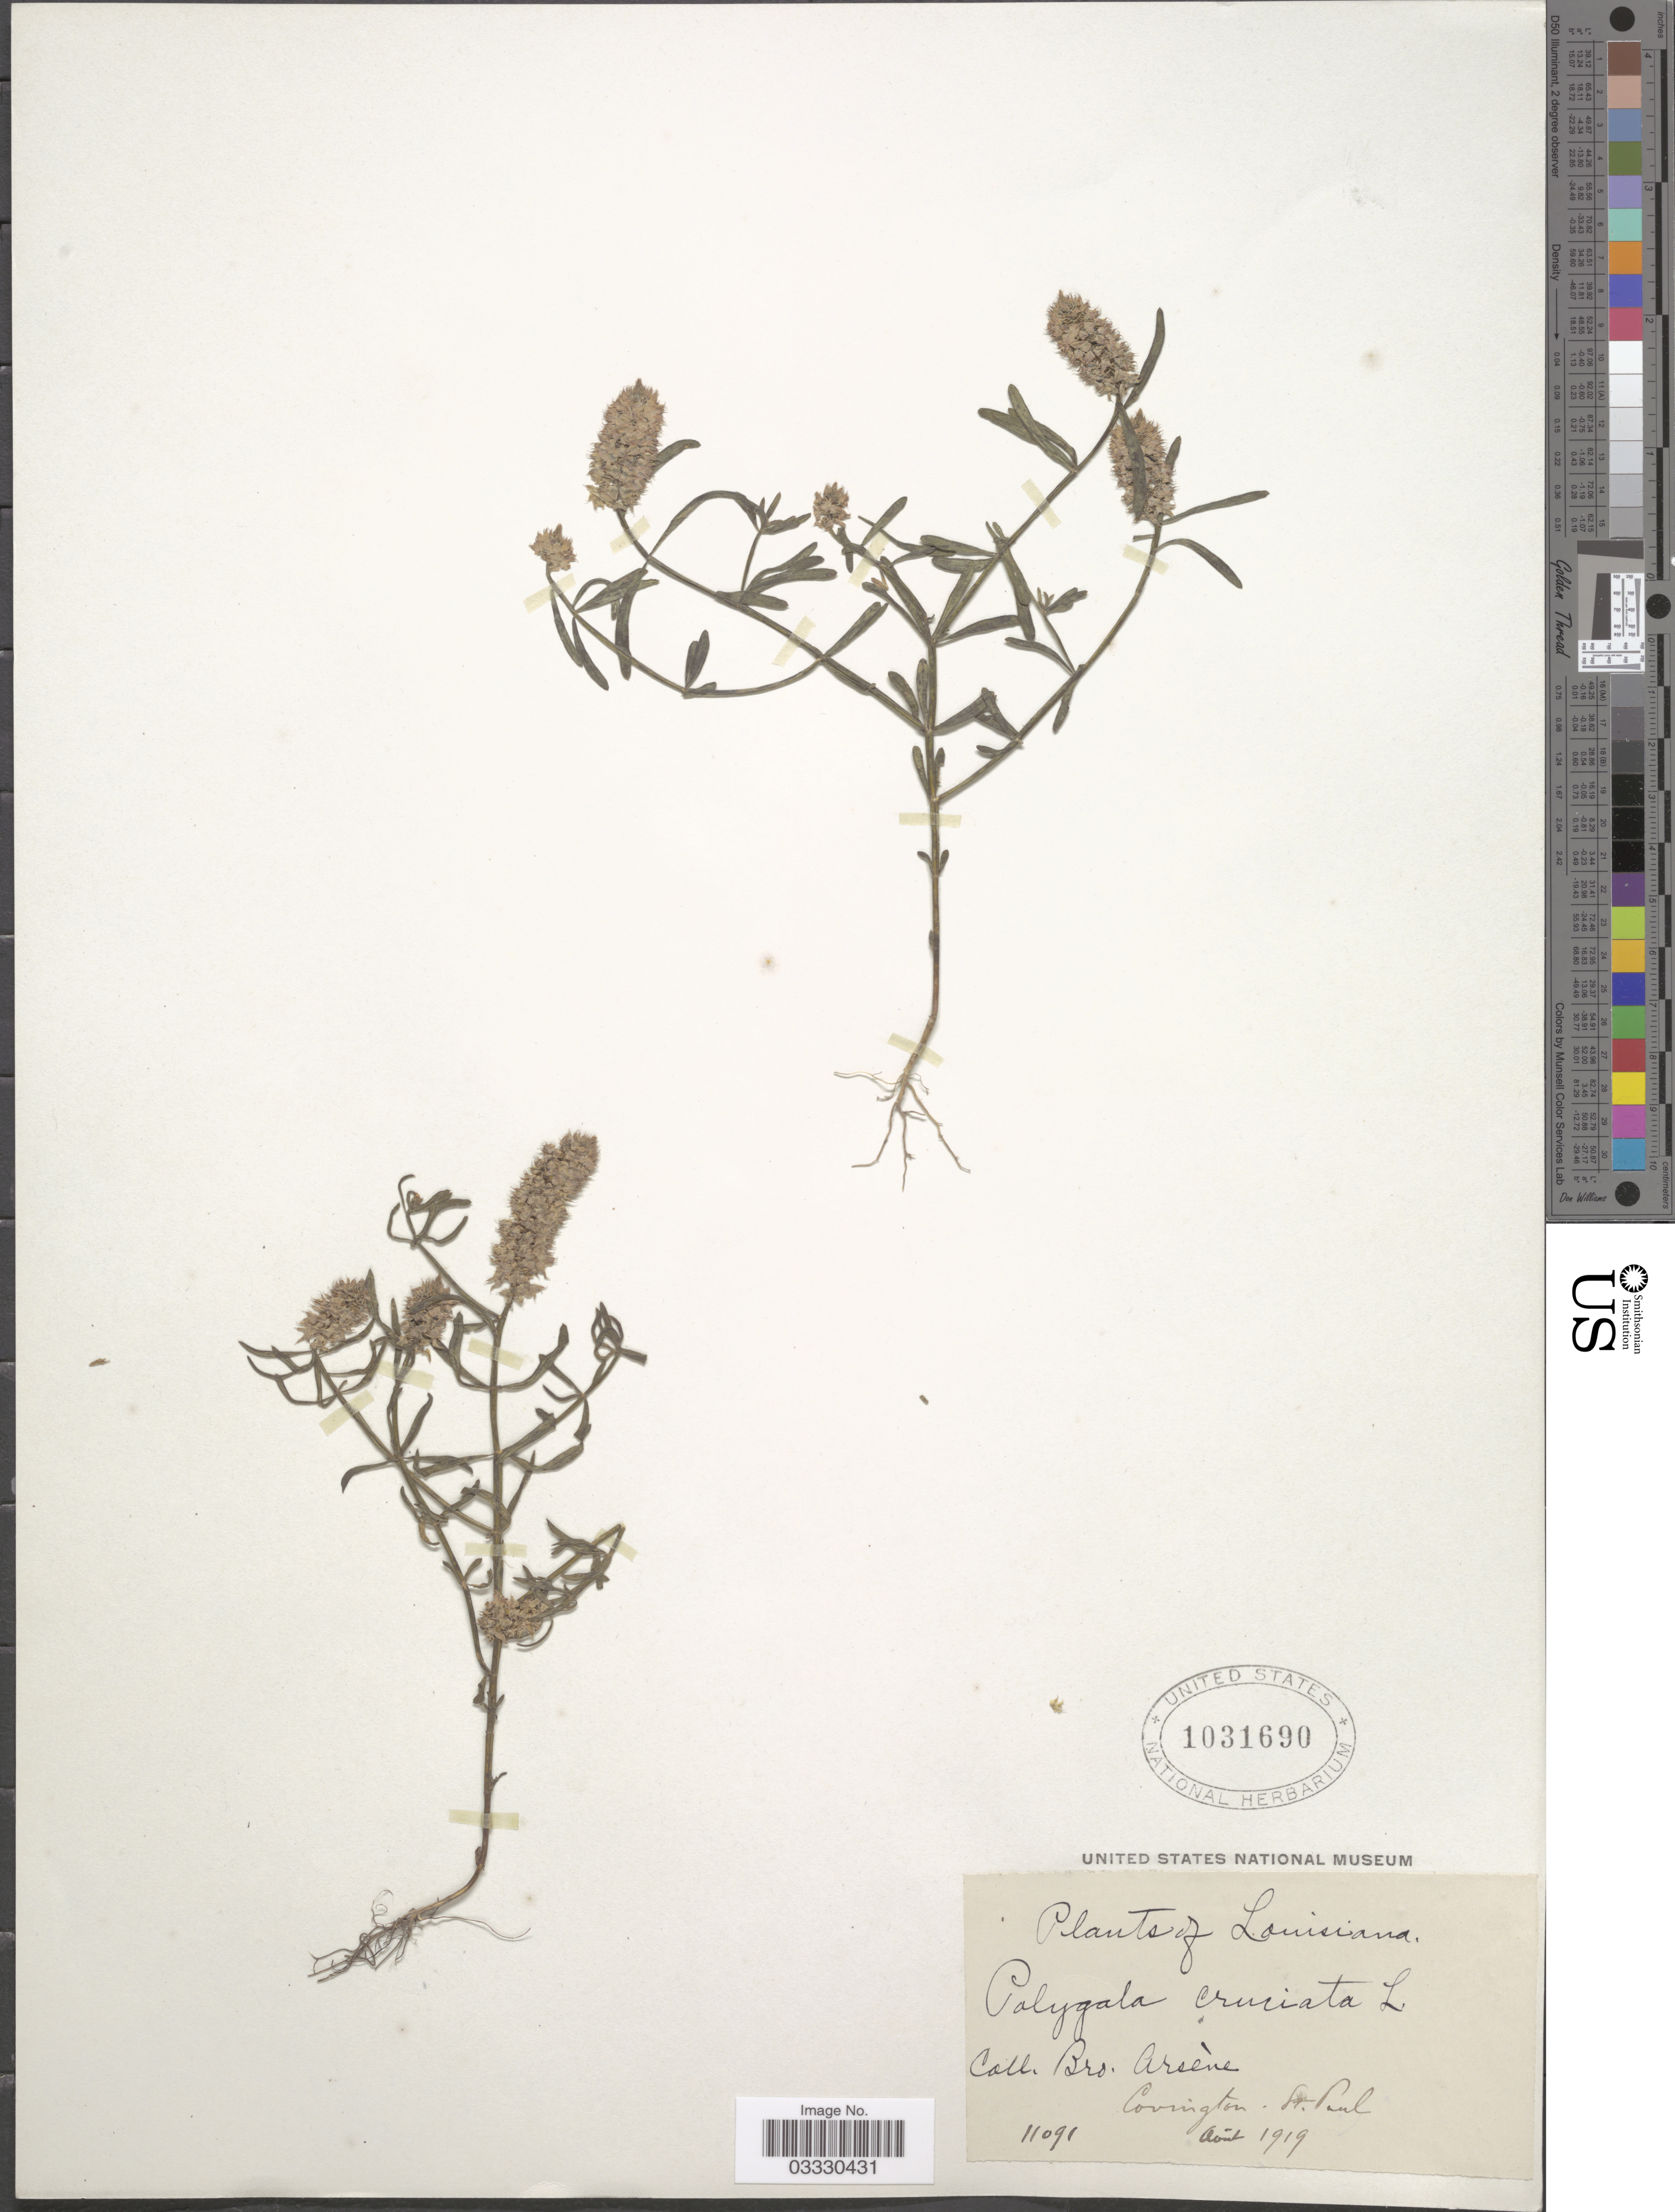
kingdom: Plantae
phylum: Tracheophyta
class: Magnoliopsida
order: Fabales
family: Polygalaceae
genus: Polygala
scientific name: Polygala cruciata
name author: L.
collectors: F. Hyacinth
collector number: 11091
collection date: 1919-08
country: United States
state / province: Louisiana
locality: Covington St. Paul.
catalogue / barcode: US 1031690